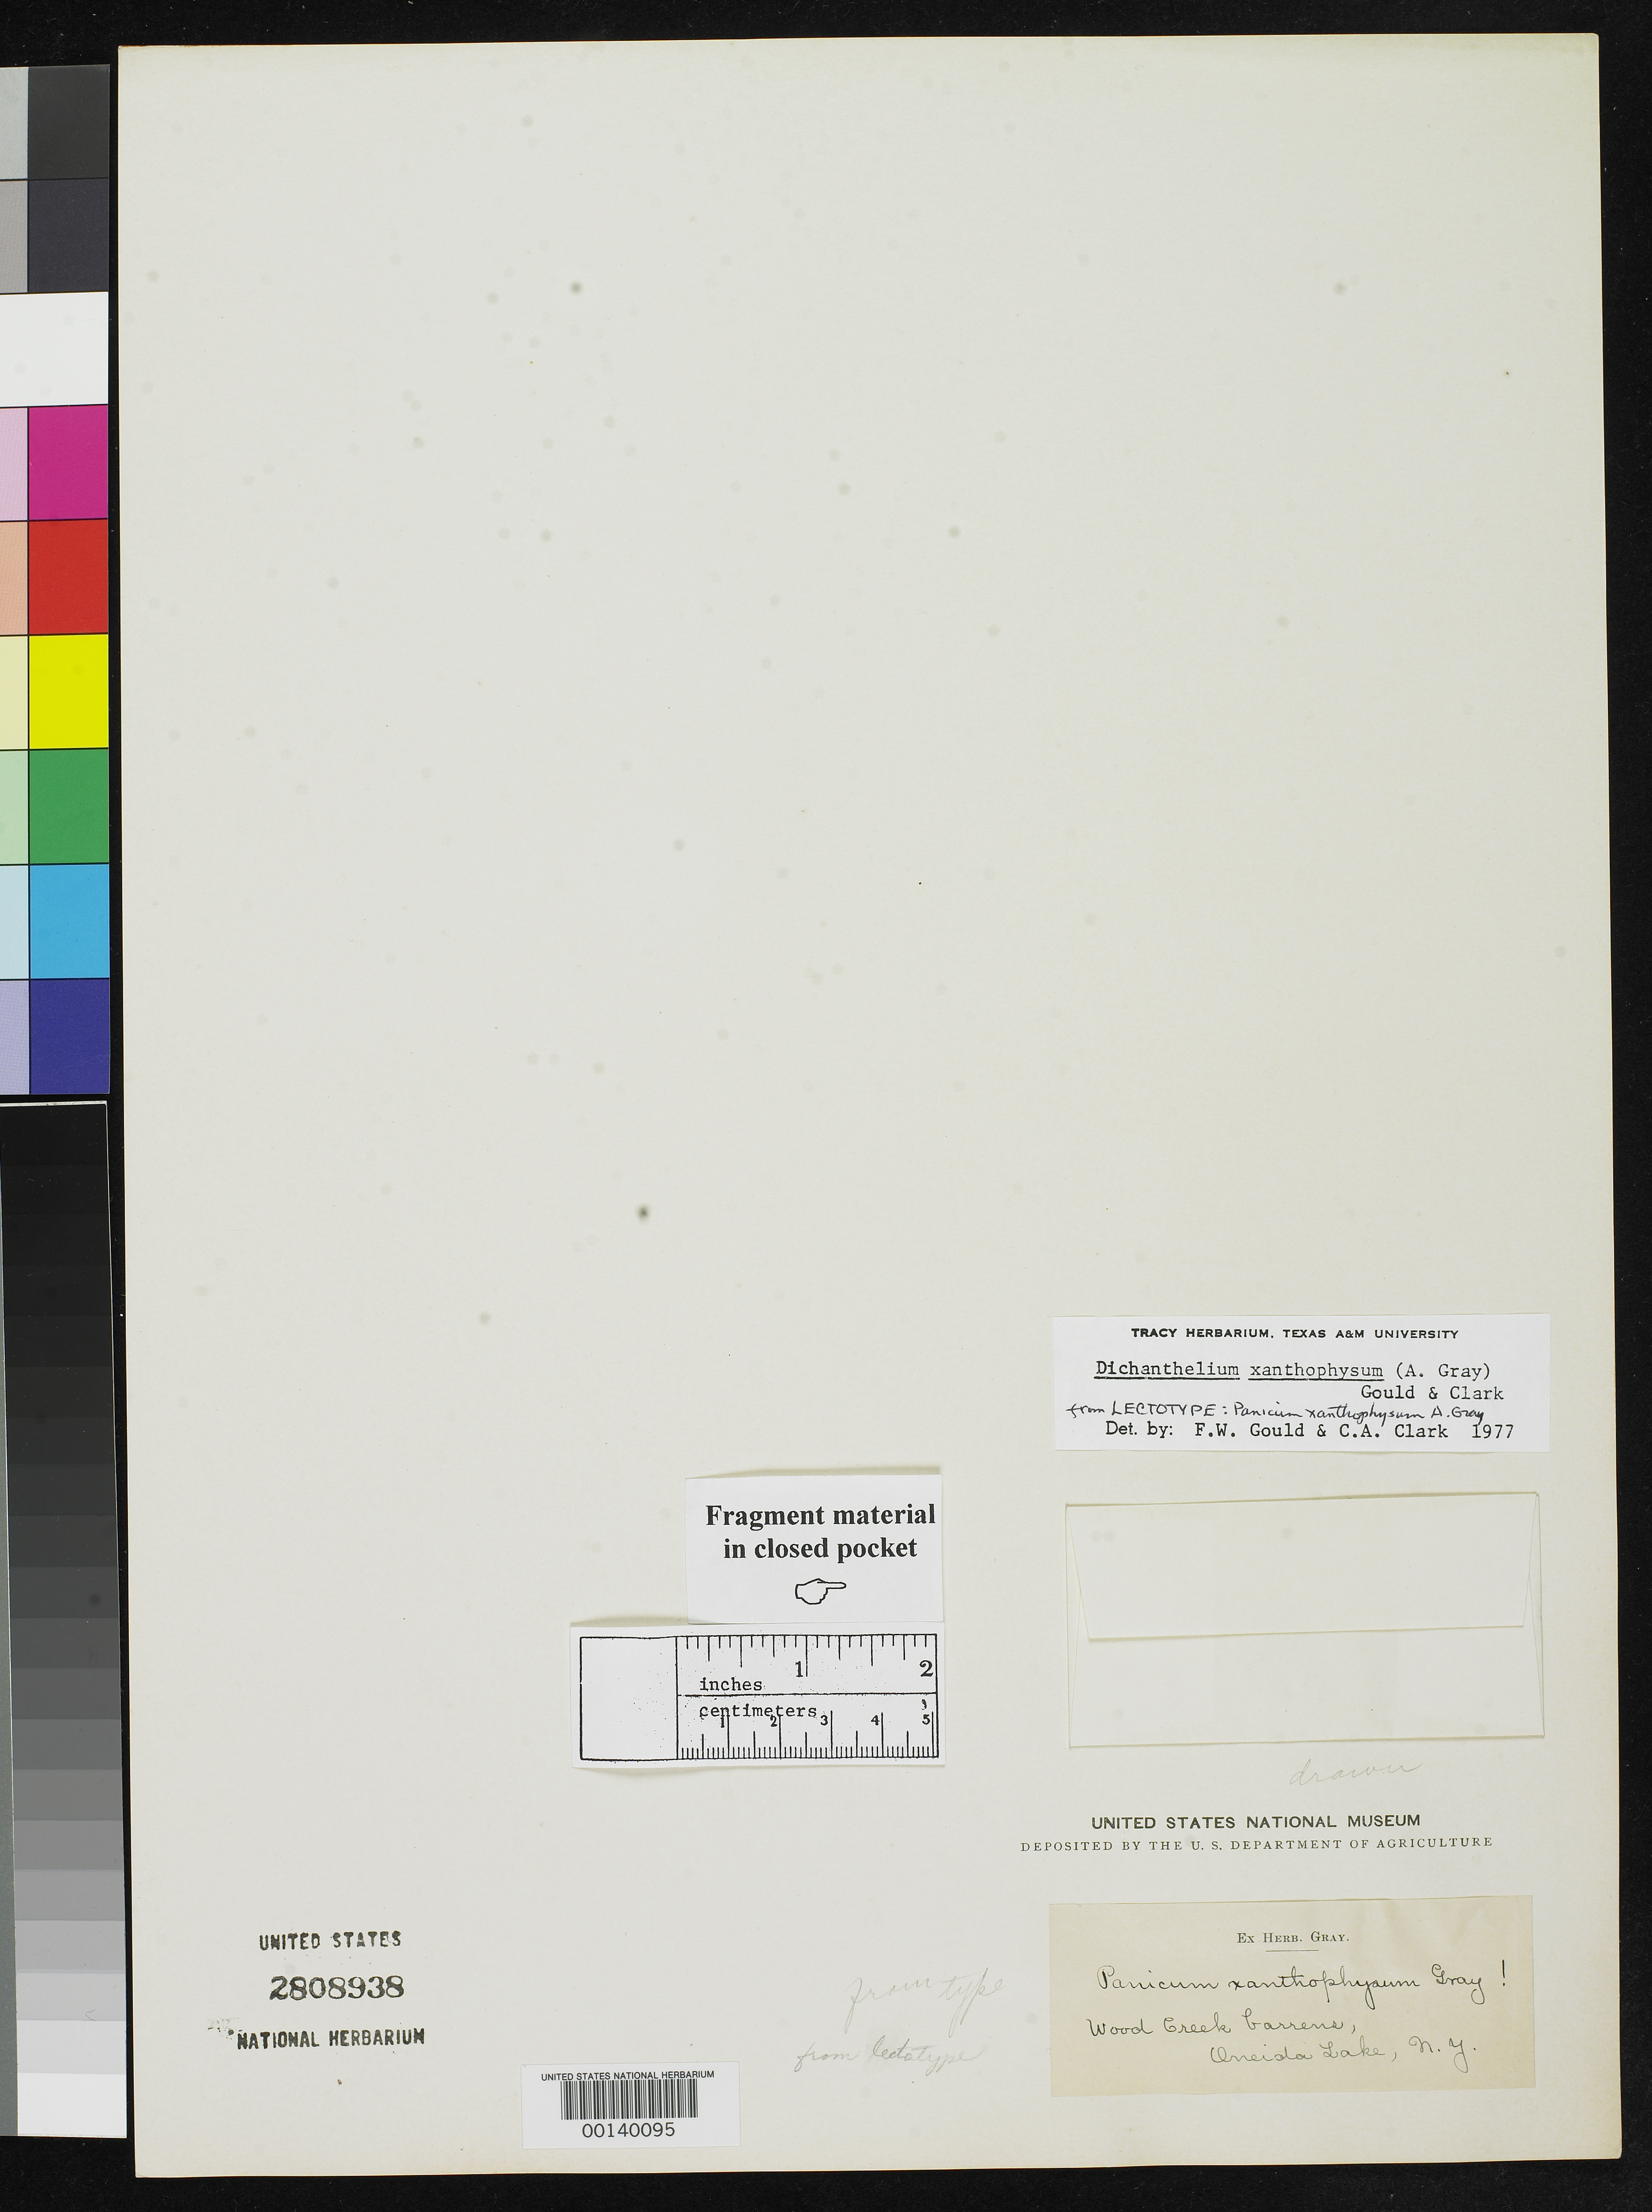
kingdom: Plantae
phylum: Tracheophyta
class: Liliopsida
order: Poales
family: Poaceae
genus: Panicum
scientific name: Panicum xanthophysum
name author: A. Gray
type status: Type Fragment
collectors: A. Gray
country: United States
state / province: New York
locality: Wood Creek near Oneida Lake.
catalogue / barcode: US 2808938